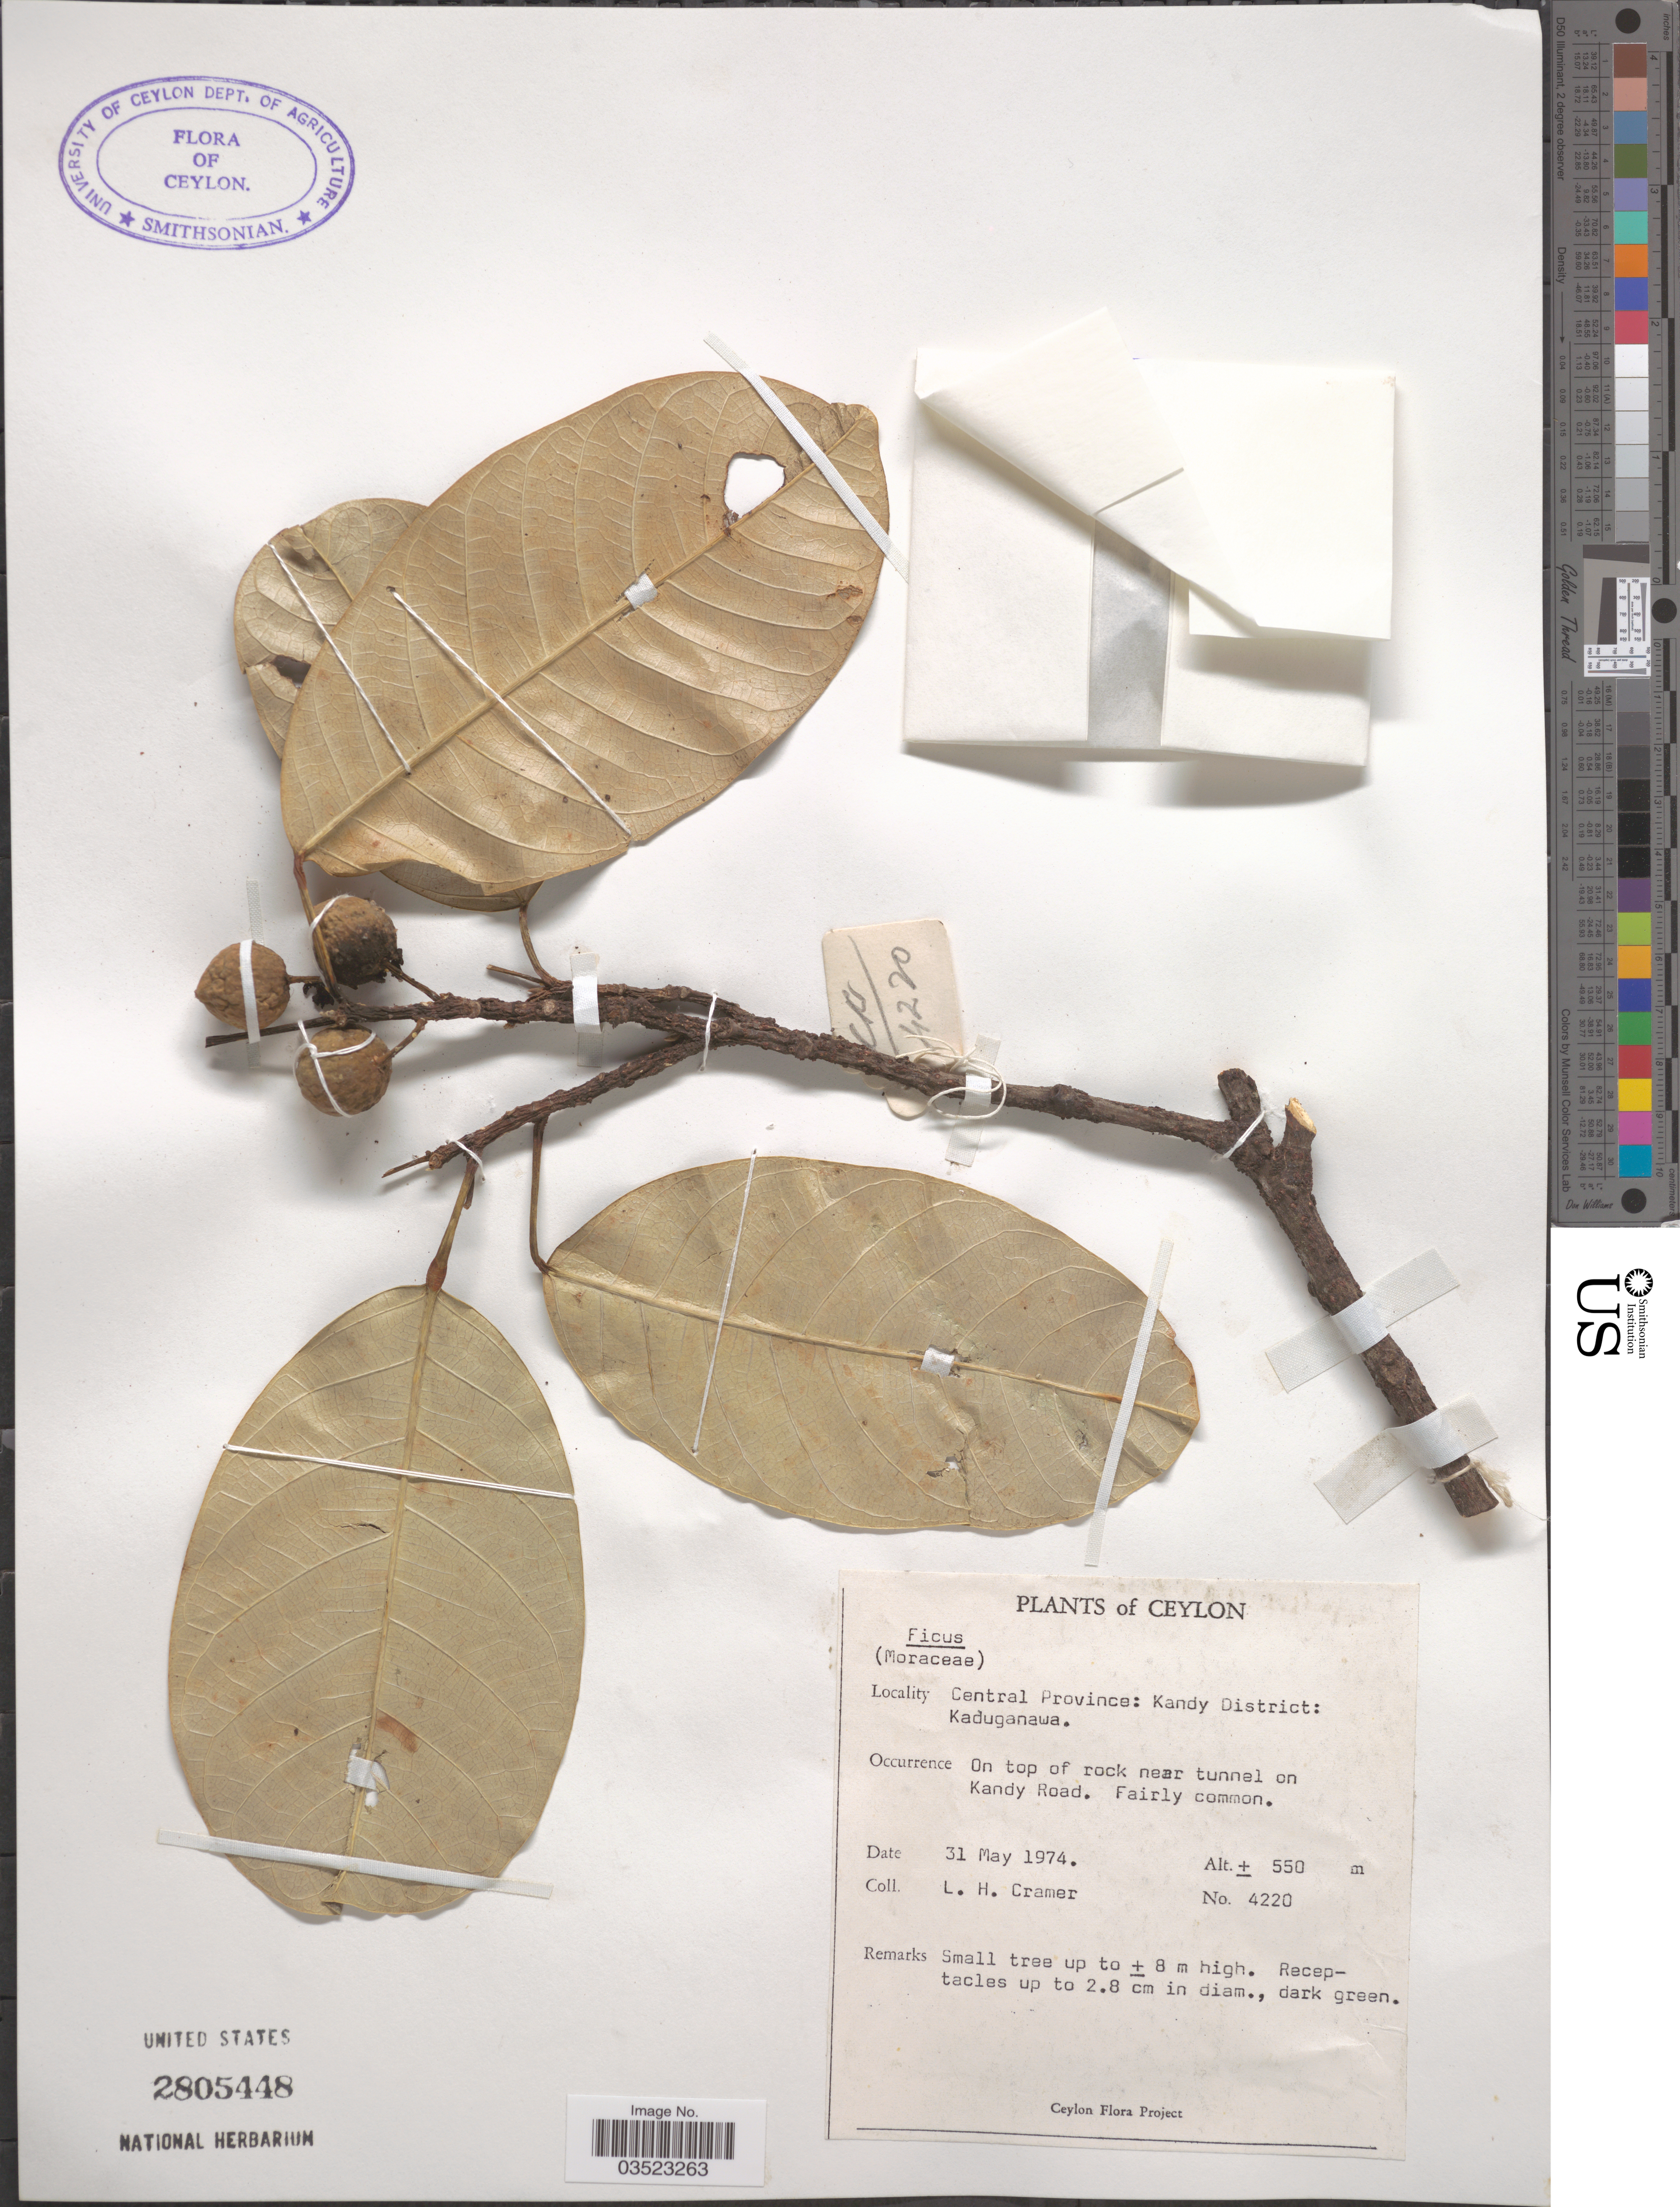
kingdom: Plantae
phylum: Tracheophyta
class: Magnoliopsida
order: Rosales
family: Moraceae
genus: Ficus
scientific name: Ficus sp.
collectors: L. H. Cramer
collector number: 4220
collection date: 1974-05-31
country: Sri Lanka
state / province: Central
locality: Ceylon. Kandy District: Kaduganawa. On top of rock near tunnel on Kandy Road.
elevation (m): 550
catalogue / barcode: US 2805448